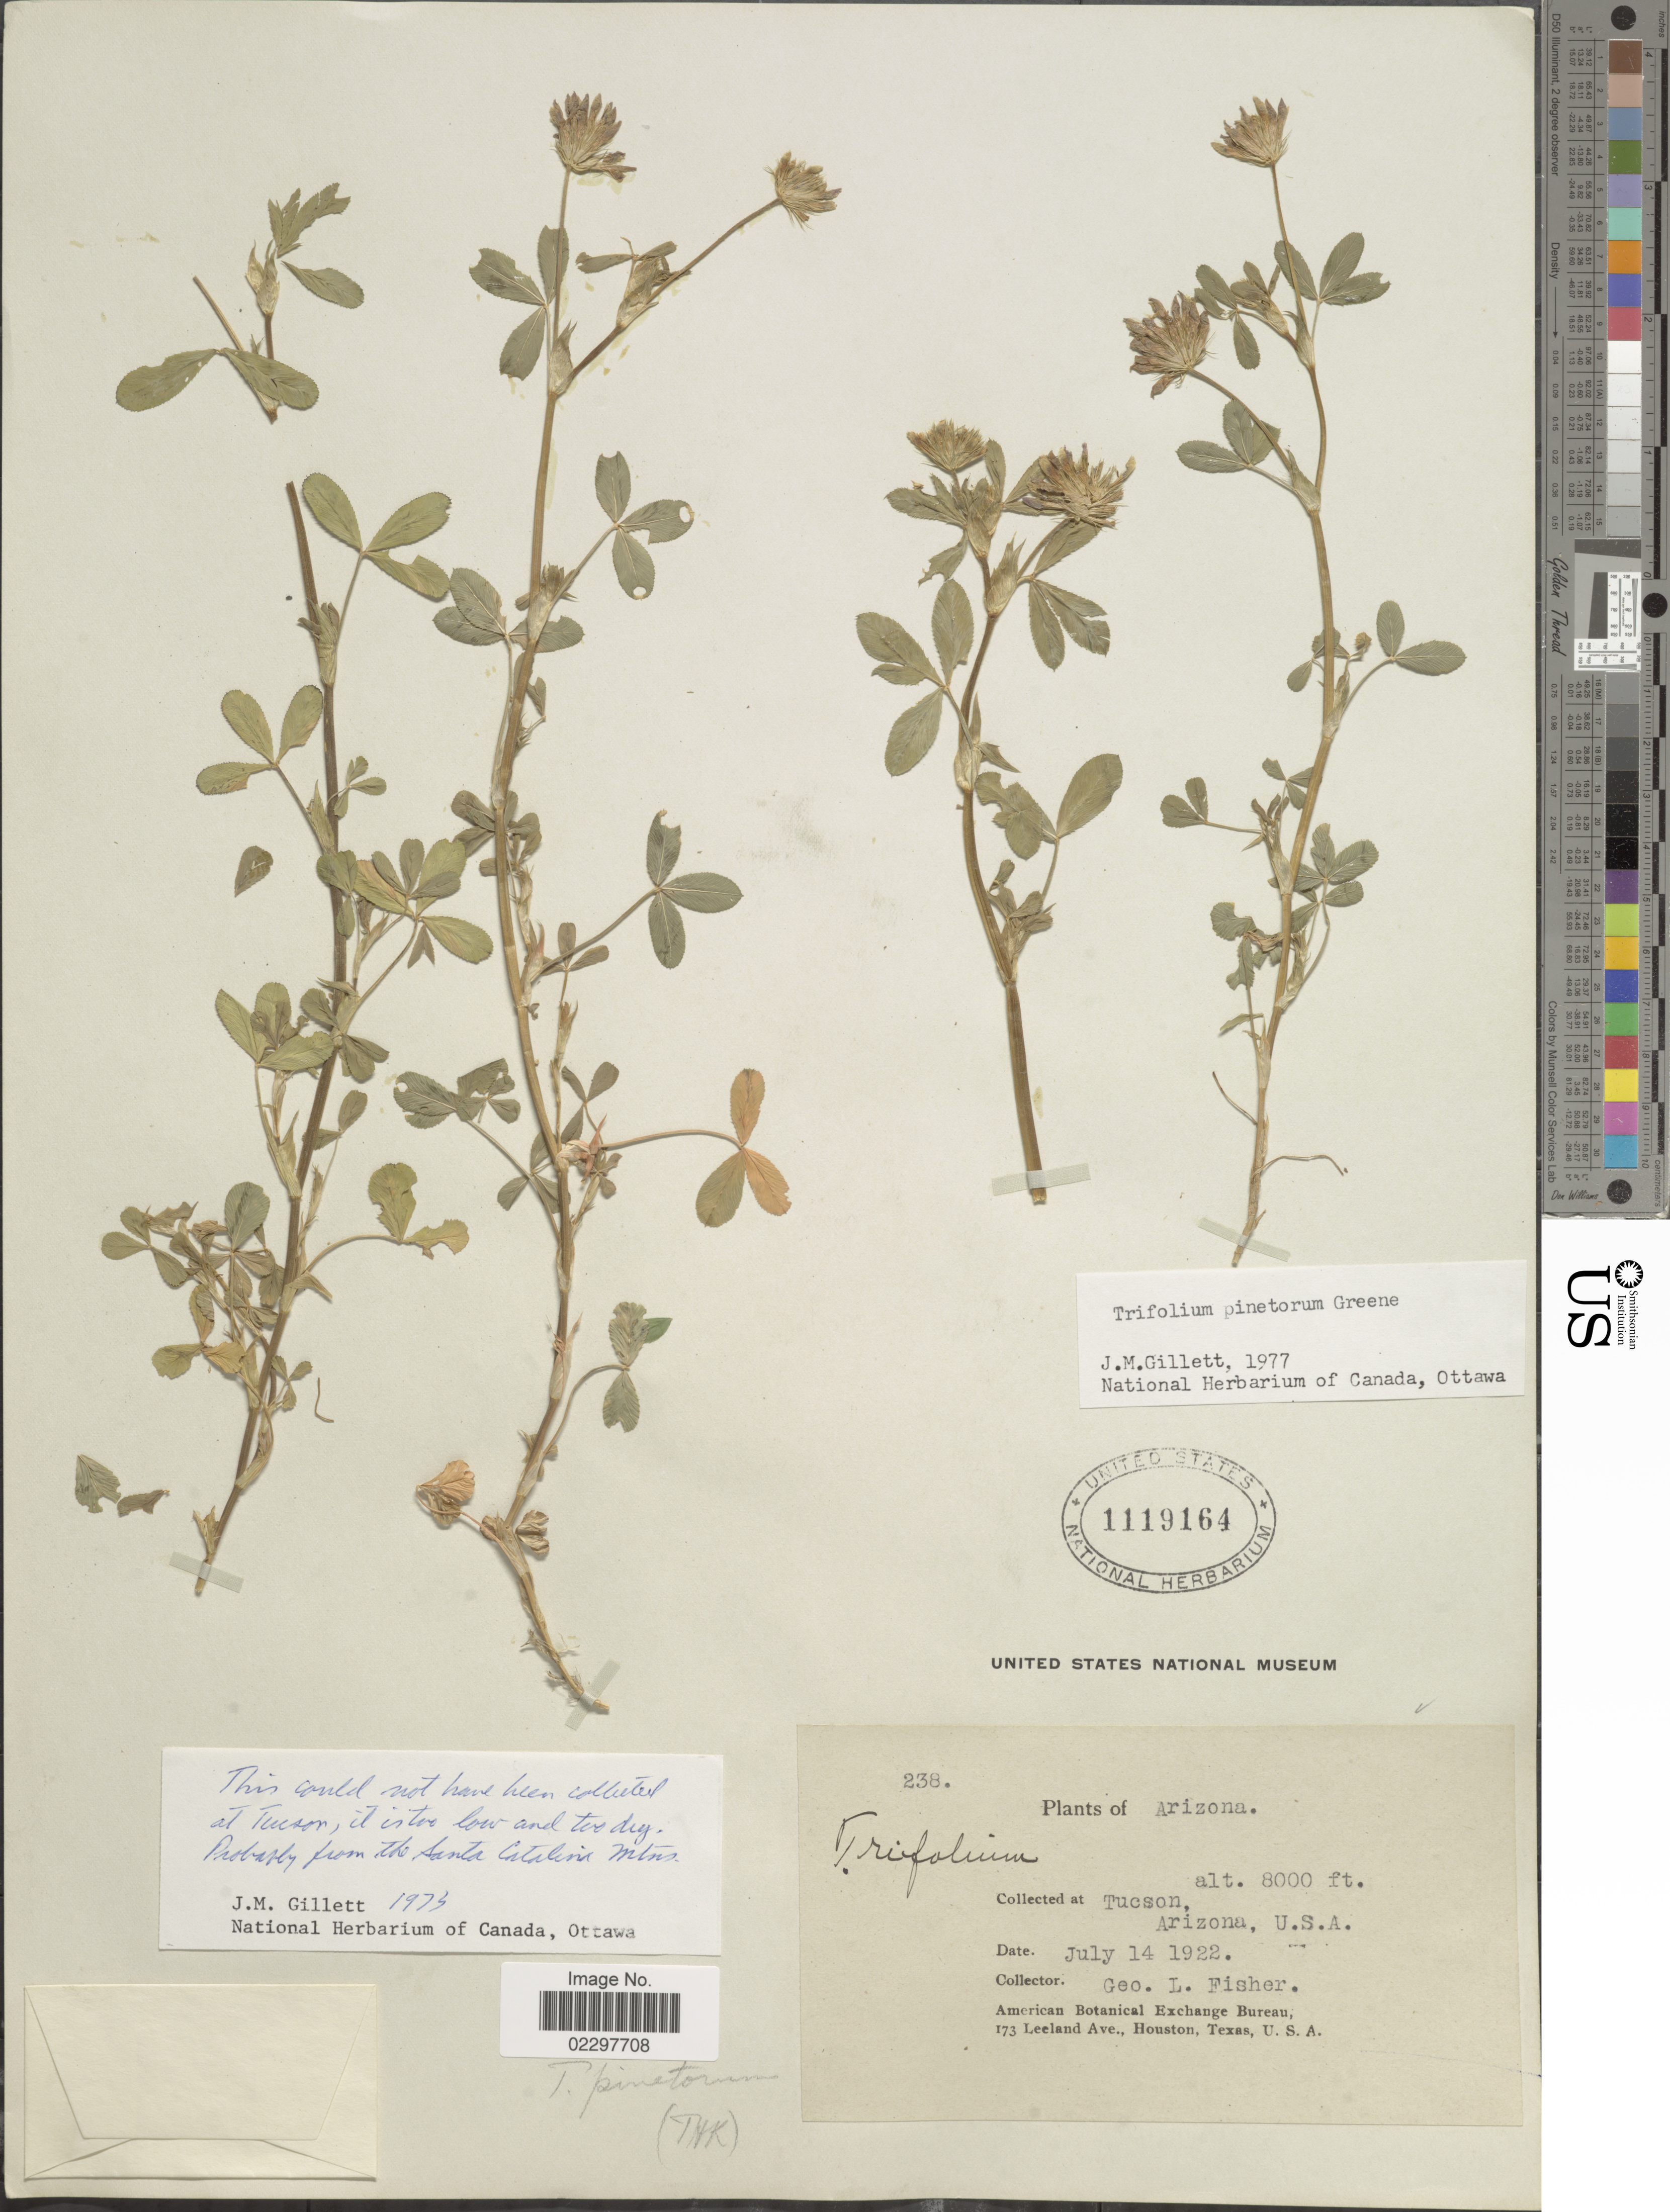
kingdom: Plantae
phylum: Tracheophyta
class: Magnoliopsida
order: Fabales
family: Fabaceae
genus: Trifolium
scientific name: Trifolium pinetorum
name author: Greene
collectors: G. L. Fisher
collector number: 238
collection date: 1922-07-14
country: United States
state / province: Arizona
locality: Tucson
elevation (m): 2438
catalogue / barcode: US 1119164